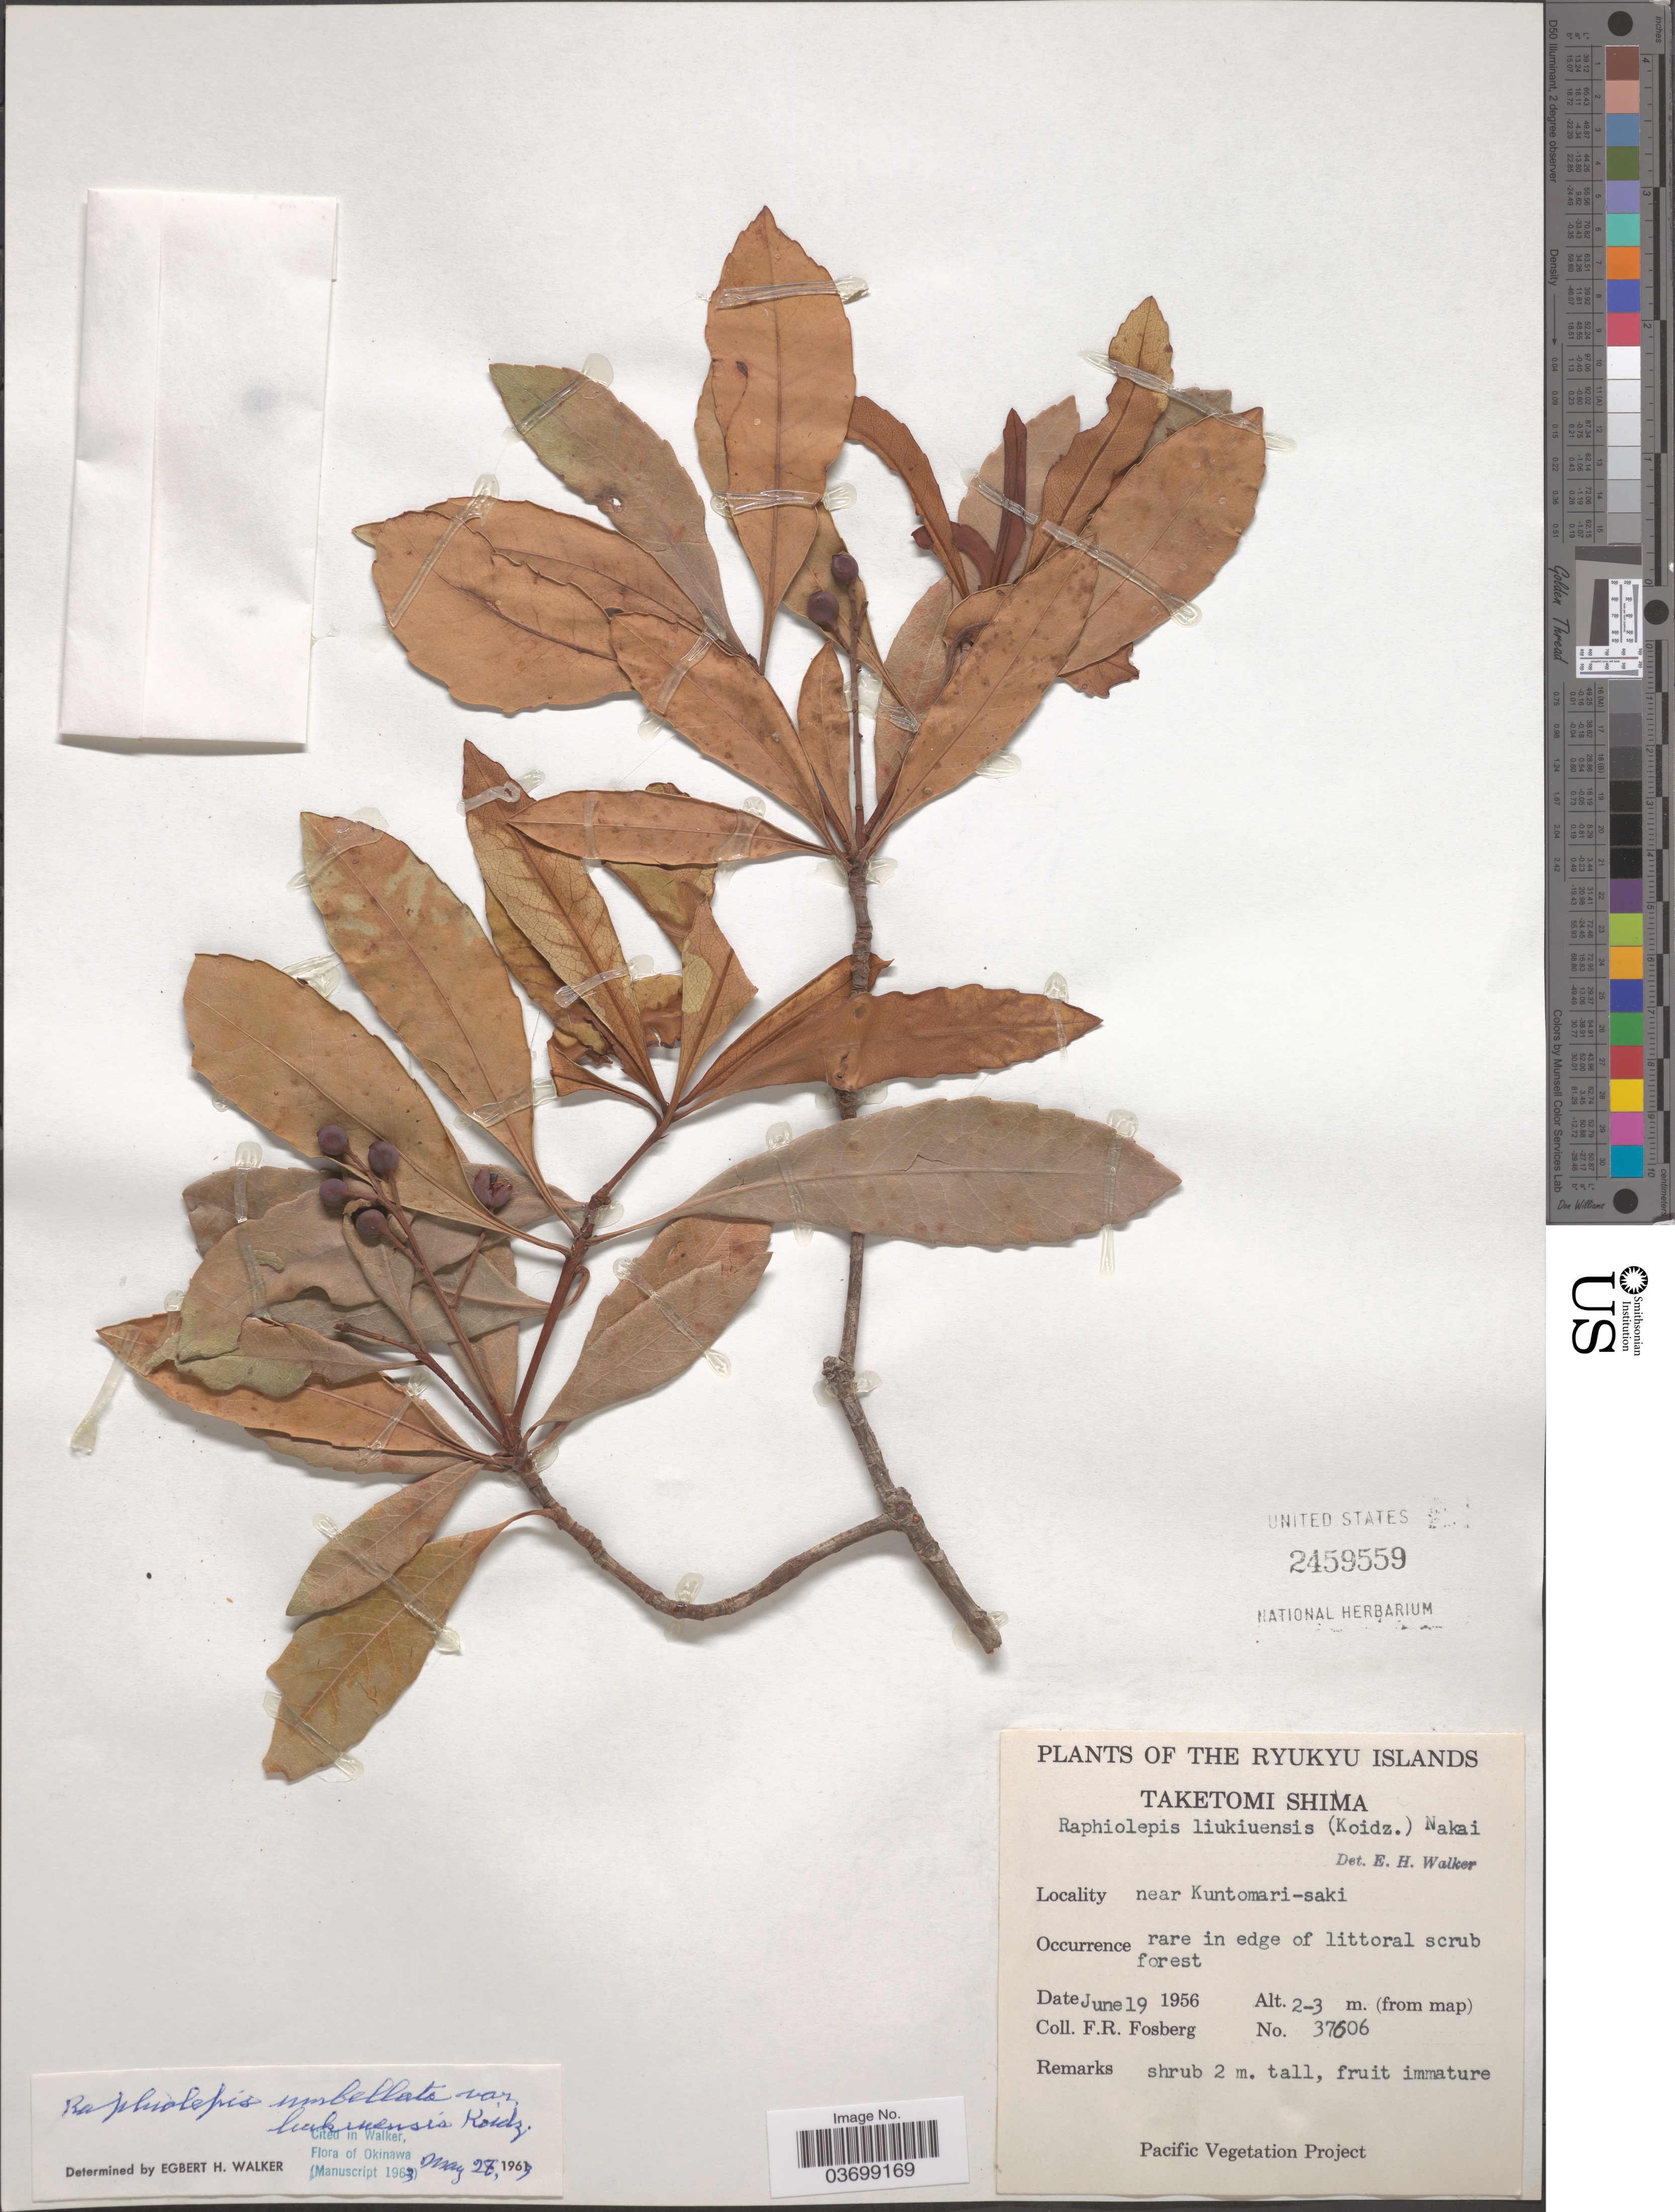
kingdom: Plantae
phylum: Tracheophyta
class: Magnoliopsida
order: Rosales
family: Rosaceae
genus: Rhaphiolepis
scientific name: Rhaphiolepis umbellata var. liukiuensis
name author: Koidz.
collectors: F. R. Fosberg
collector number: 37606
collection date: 1956-06-19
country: Japan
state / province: Okinawa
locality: The Ryukyu Islands. Taketomi Shima. Near Kuntomari-saki.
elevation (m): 2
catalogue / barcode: US 2459559